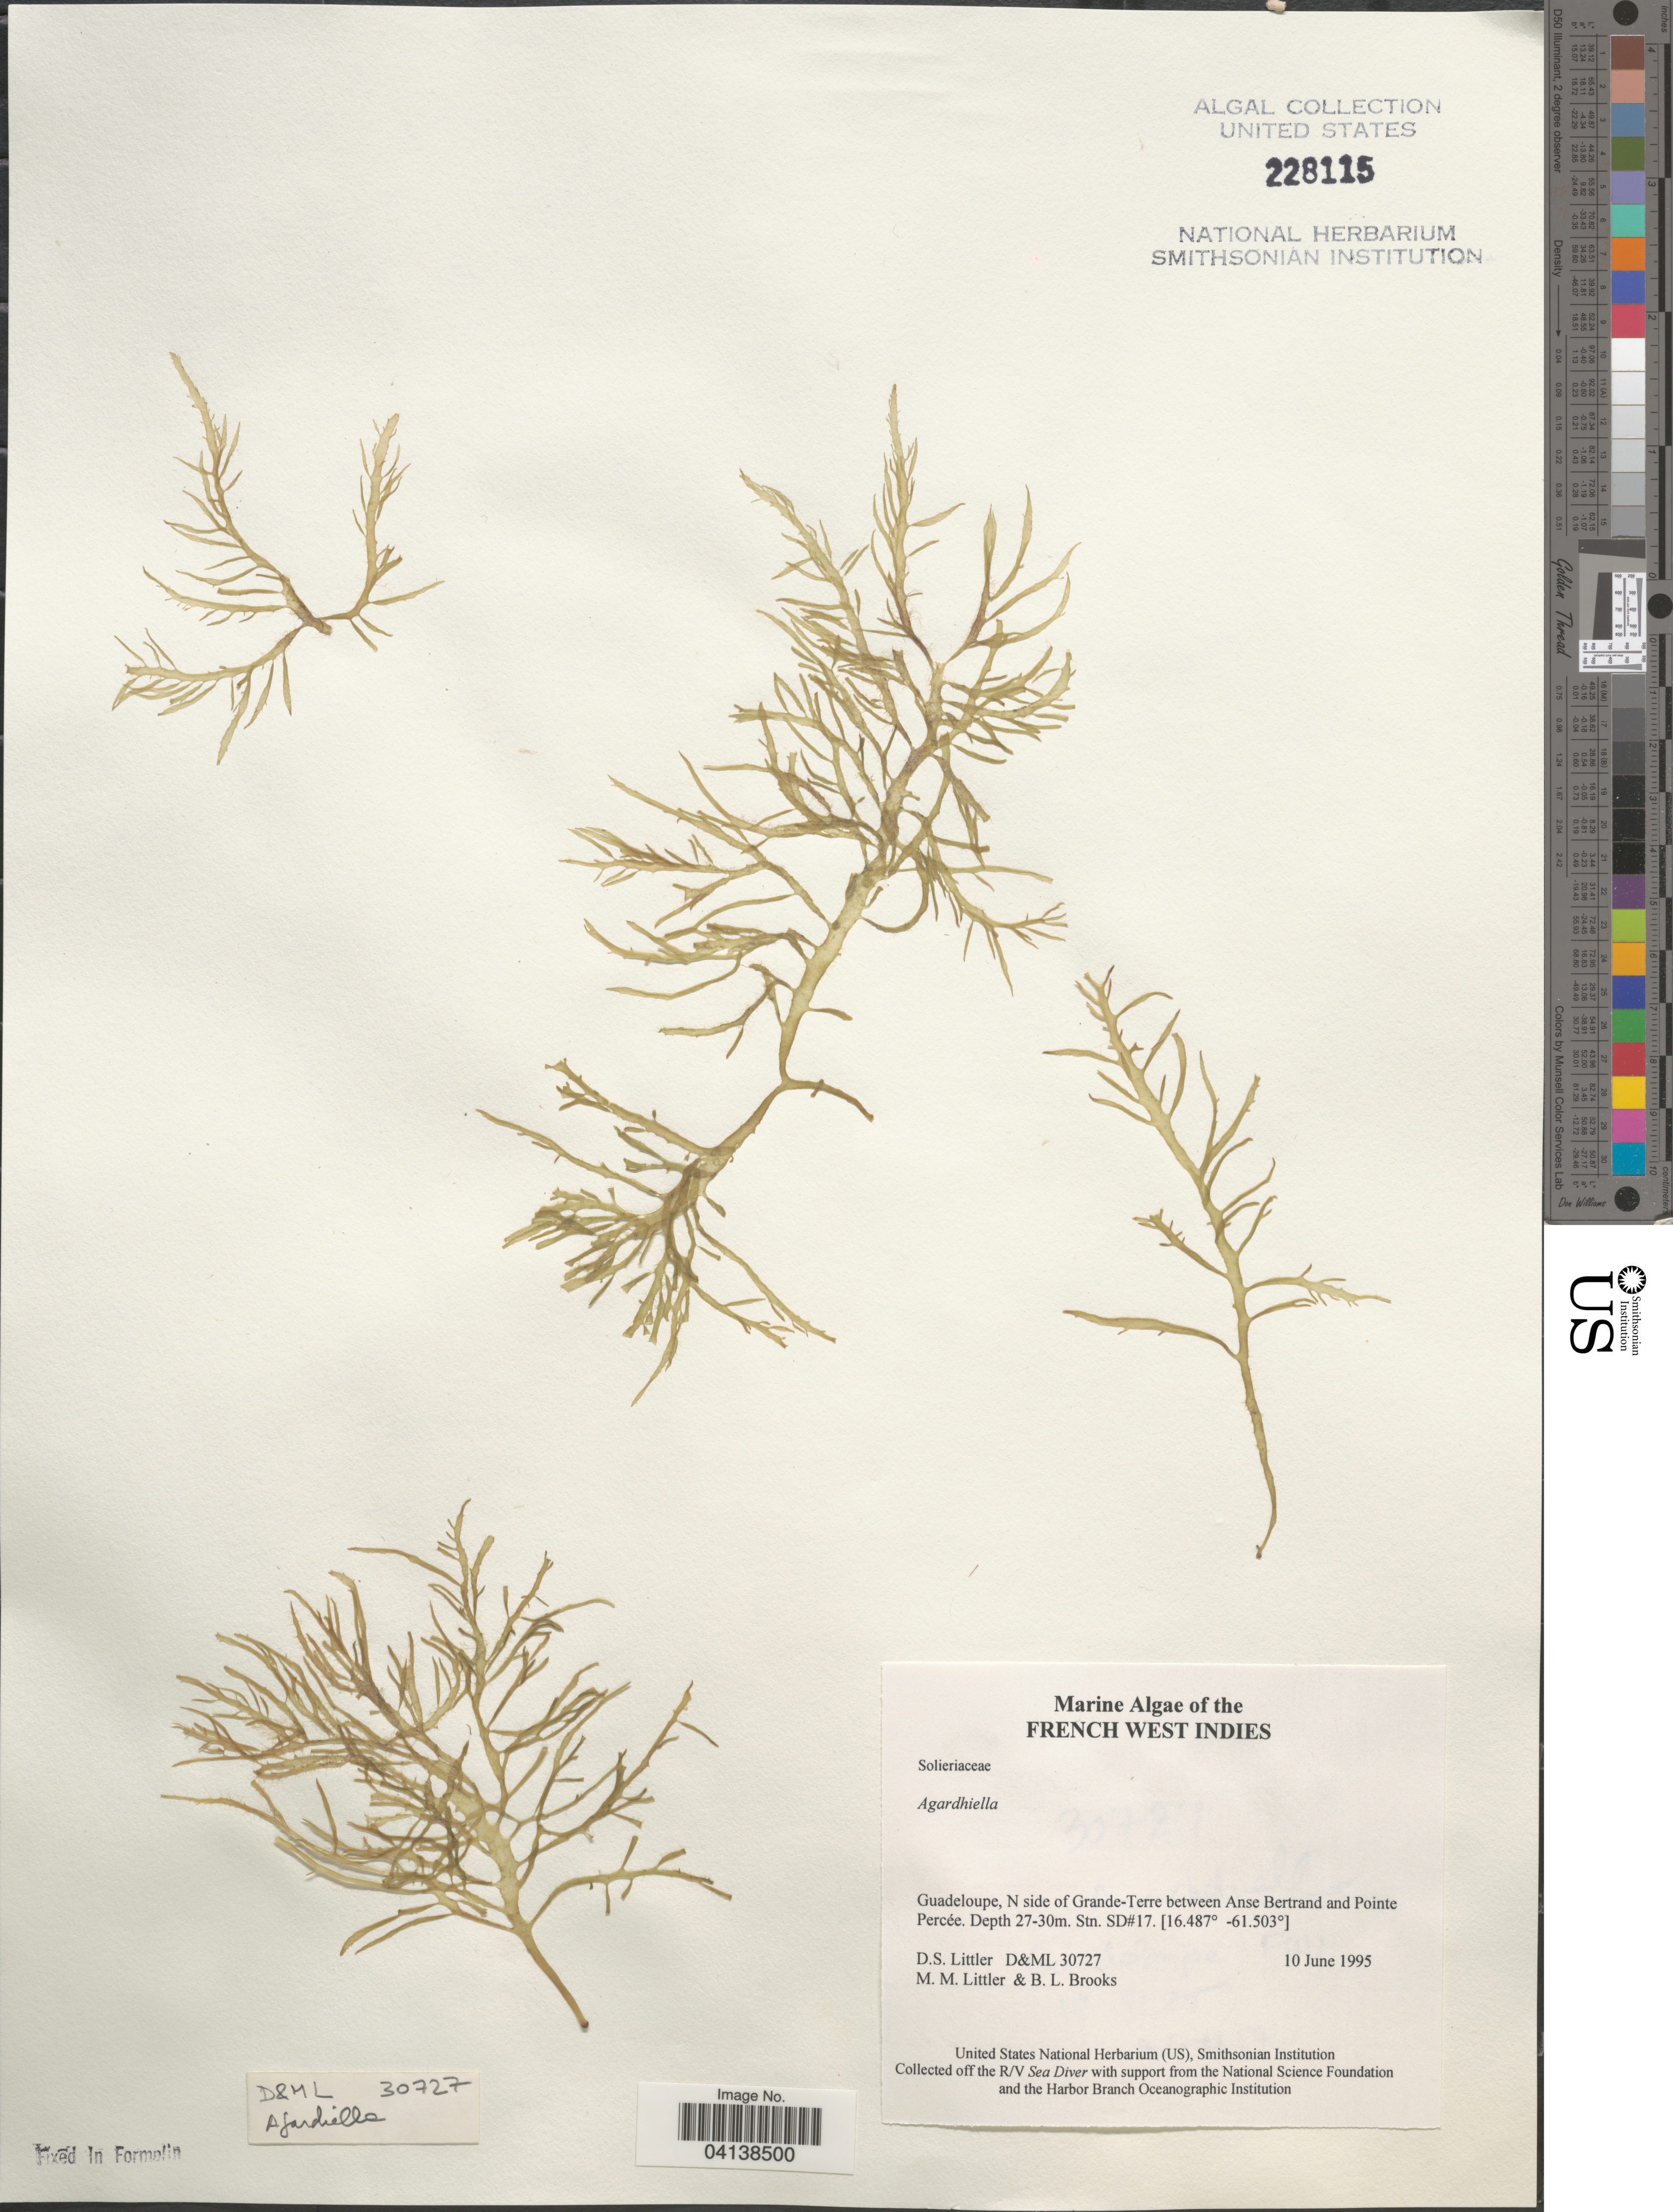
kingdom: Plantae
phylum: Rhodophyta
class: Florideophyceae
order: Gigartinales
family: Solieriaceae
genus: Agardhiella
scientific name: Agardhiella sp.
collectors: D. S. Littler & B. Brooks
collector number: D&ML 30727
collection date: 1995-06-10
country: Guadeloupe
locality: French West Indies. N side of Grande-Terre between Anse Bertrand and Pointe Percée. Stn. SD#17.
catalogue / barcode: US 228115